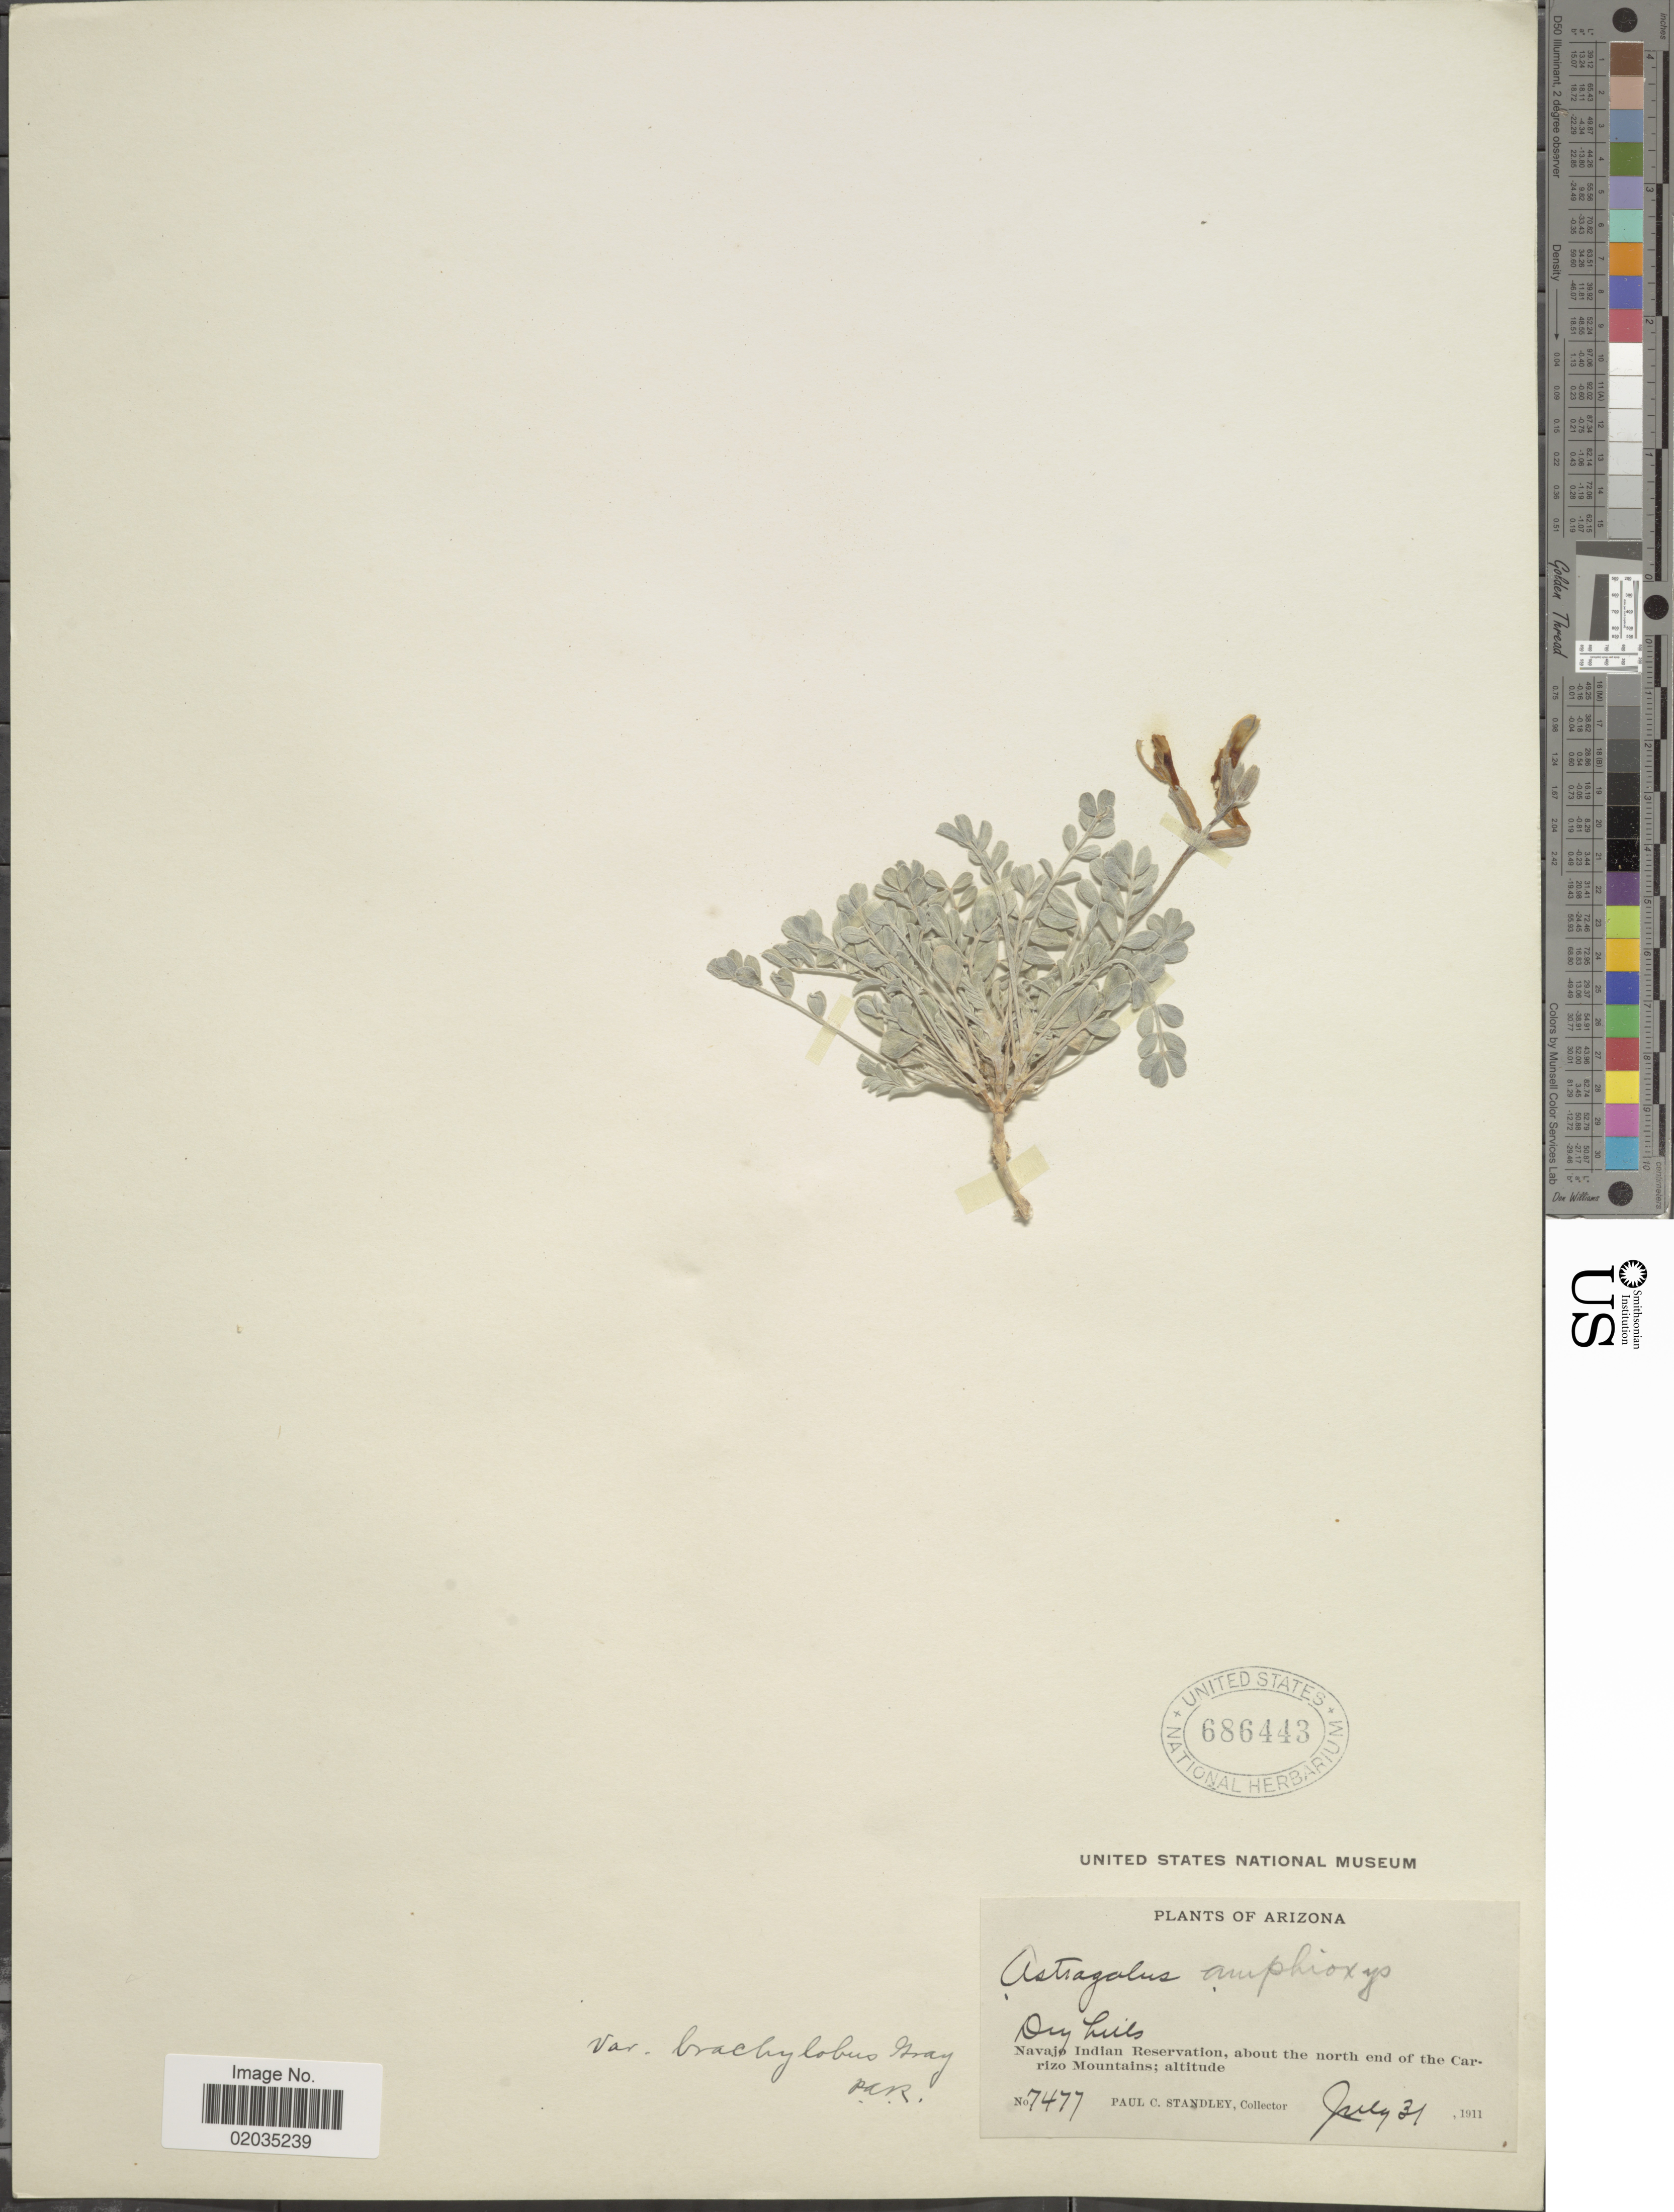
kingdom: Plantae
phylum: Tracheophyta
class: Magnoliopsida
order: Fabales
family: Fabaceae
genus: Astragalus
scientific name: Astragalus tephrodes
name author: A. Gray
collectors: P. C. Standley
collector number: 7477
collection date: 1911-07-31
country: United States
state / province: Arizona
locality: Dry hills, Navajo Indian Reservation, about the north end of the Carizo Mountains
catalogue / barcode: US 686443